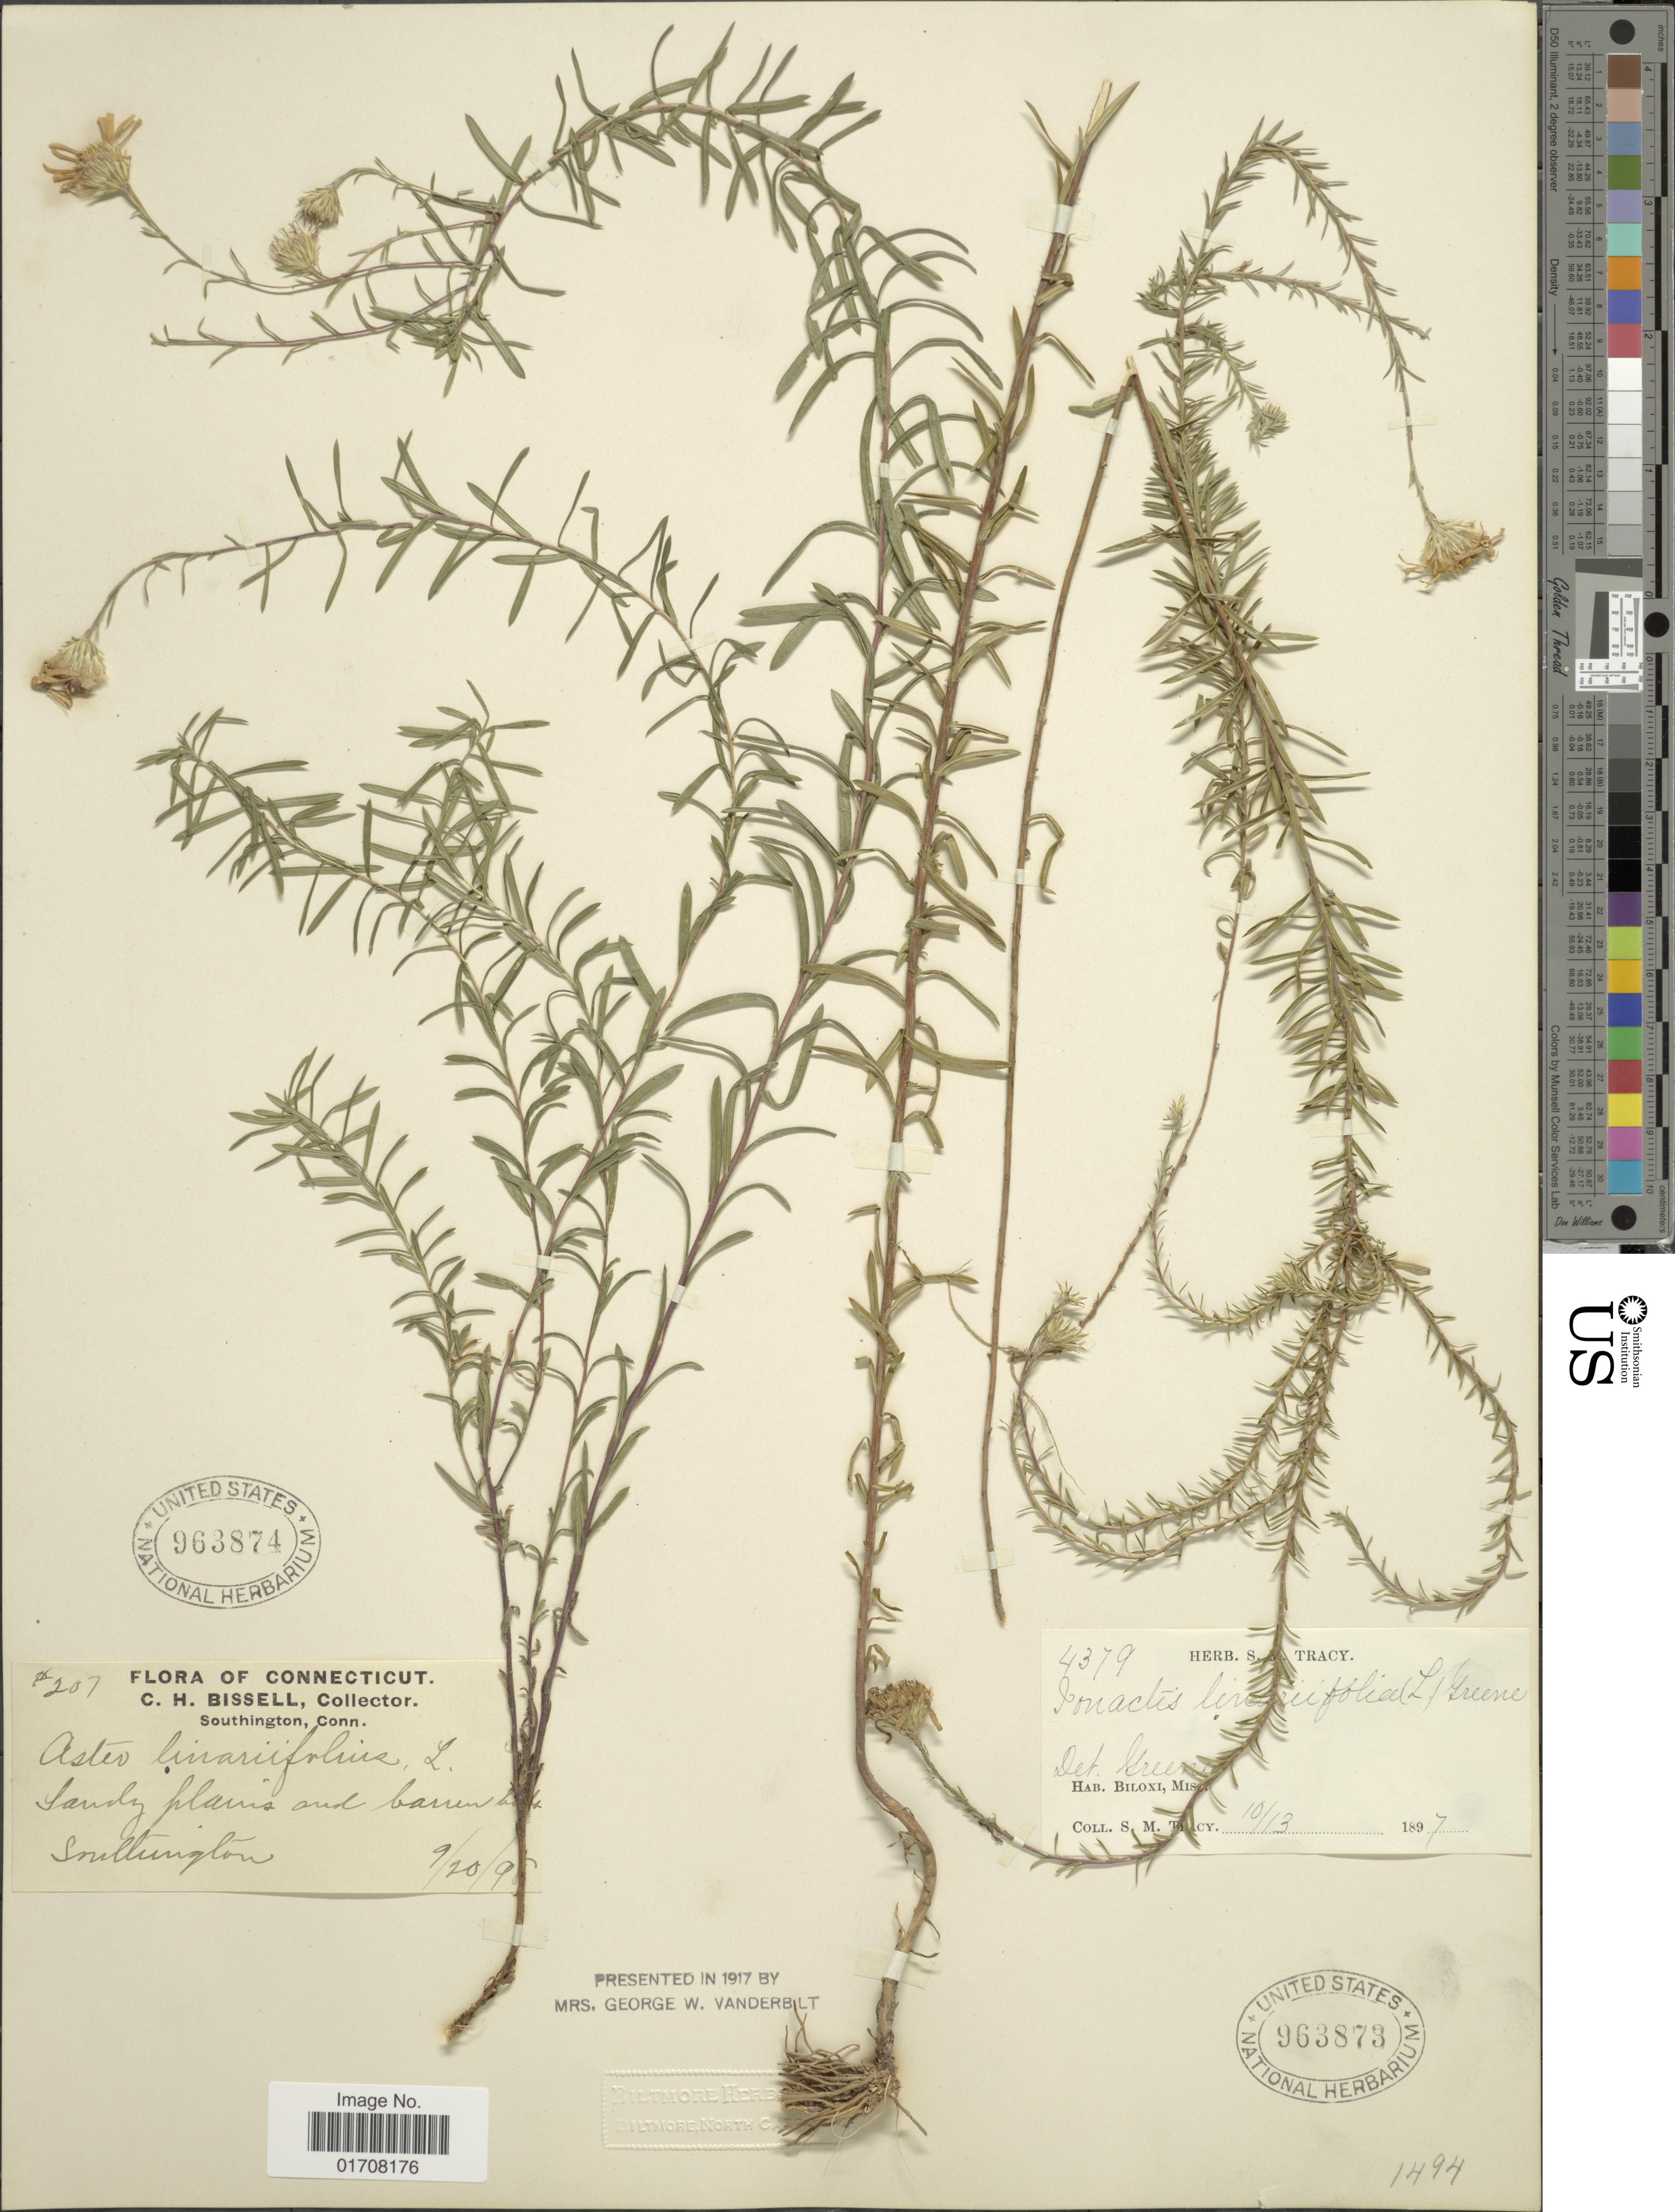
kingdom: Plantae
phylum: Tracheophyta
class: Magnoliopsida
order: Asterales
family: Asteraceae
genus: Ionactis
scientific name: Ionactis linariifolia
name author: (L.) Greene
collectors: C. Bissell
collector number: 207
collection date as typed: Transcribed d/m/y: 20/9/98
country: United States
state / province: Connecticut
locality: Southington, Conn.,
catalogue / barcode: US 963874